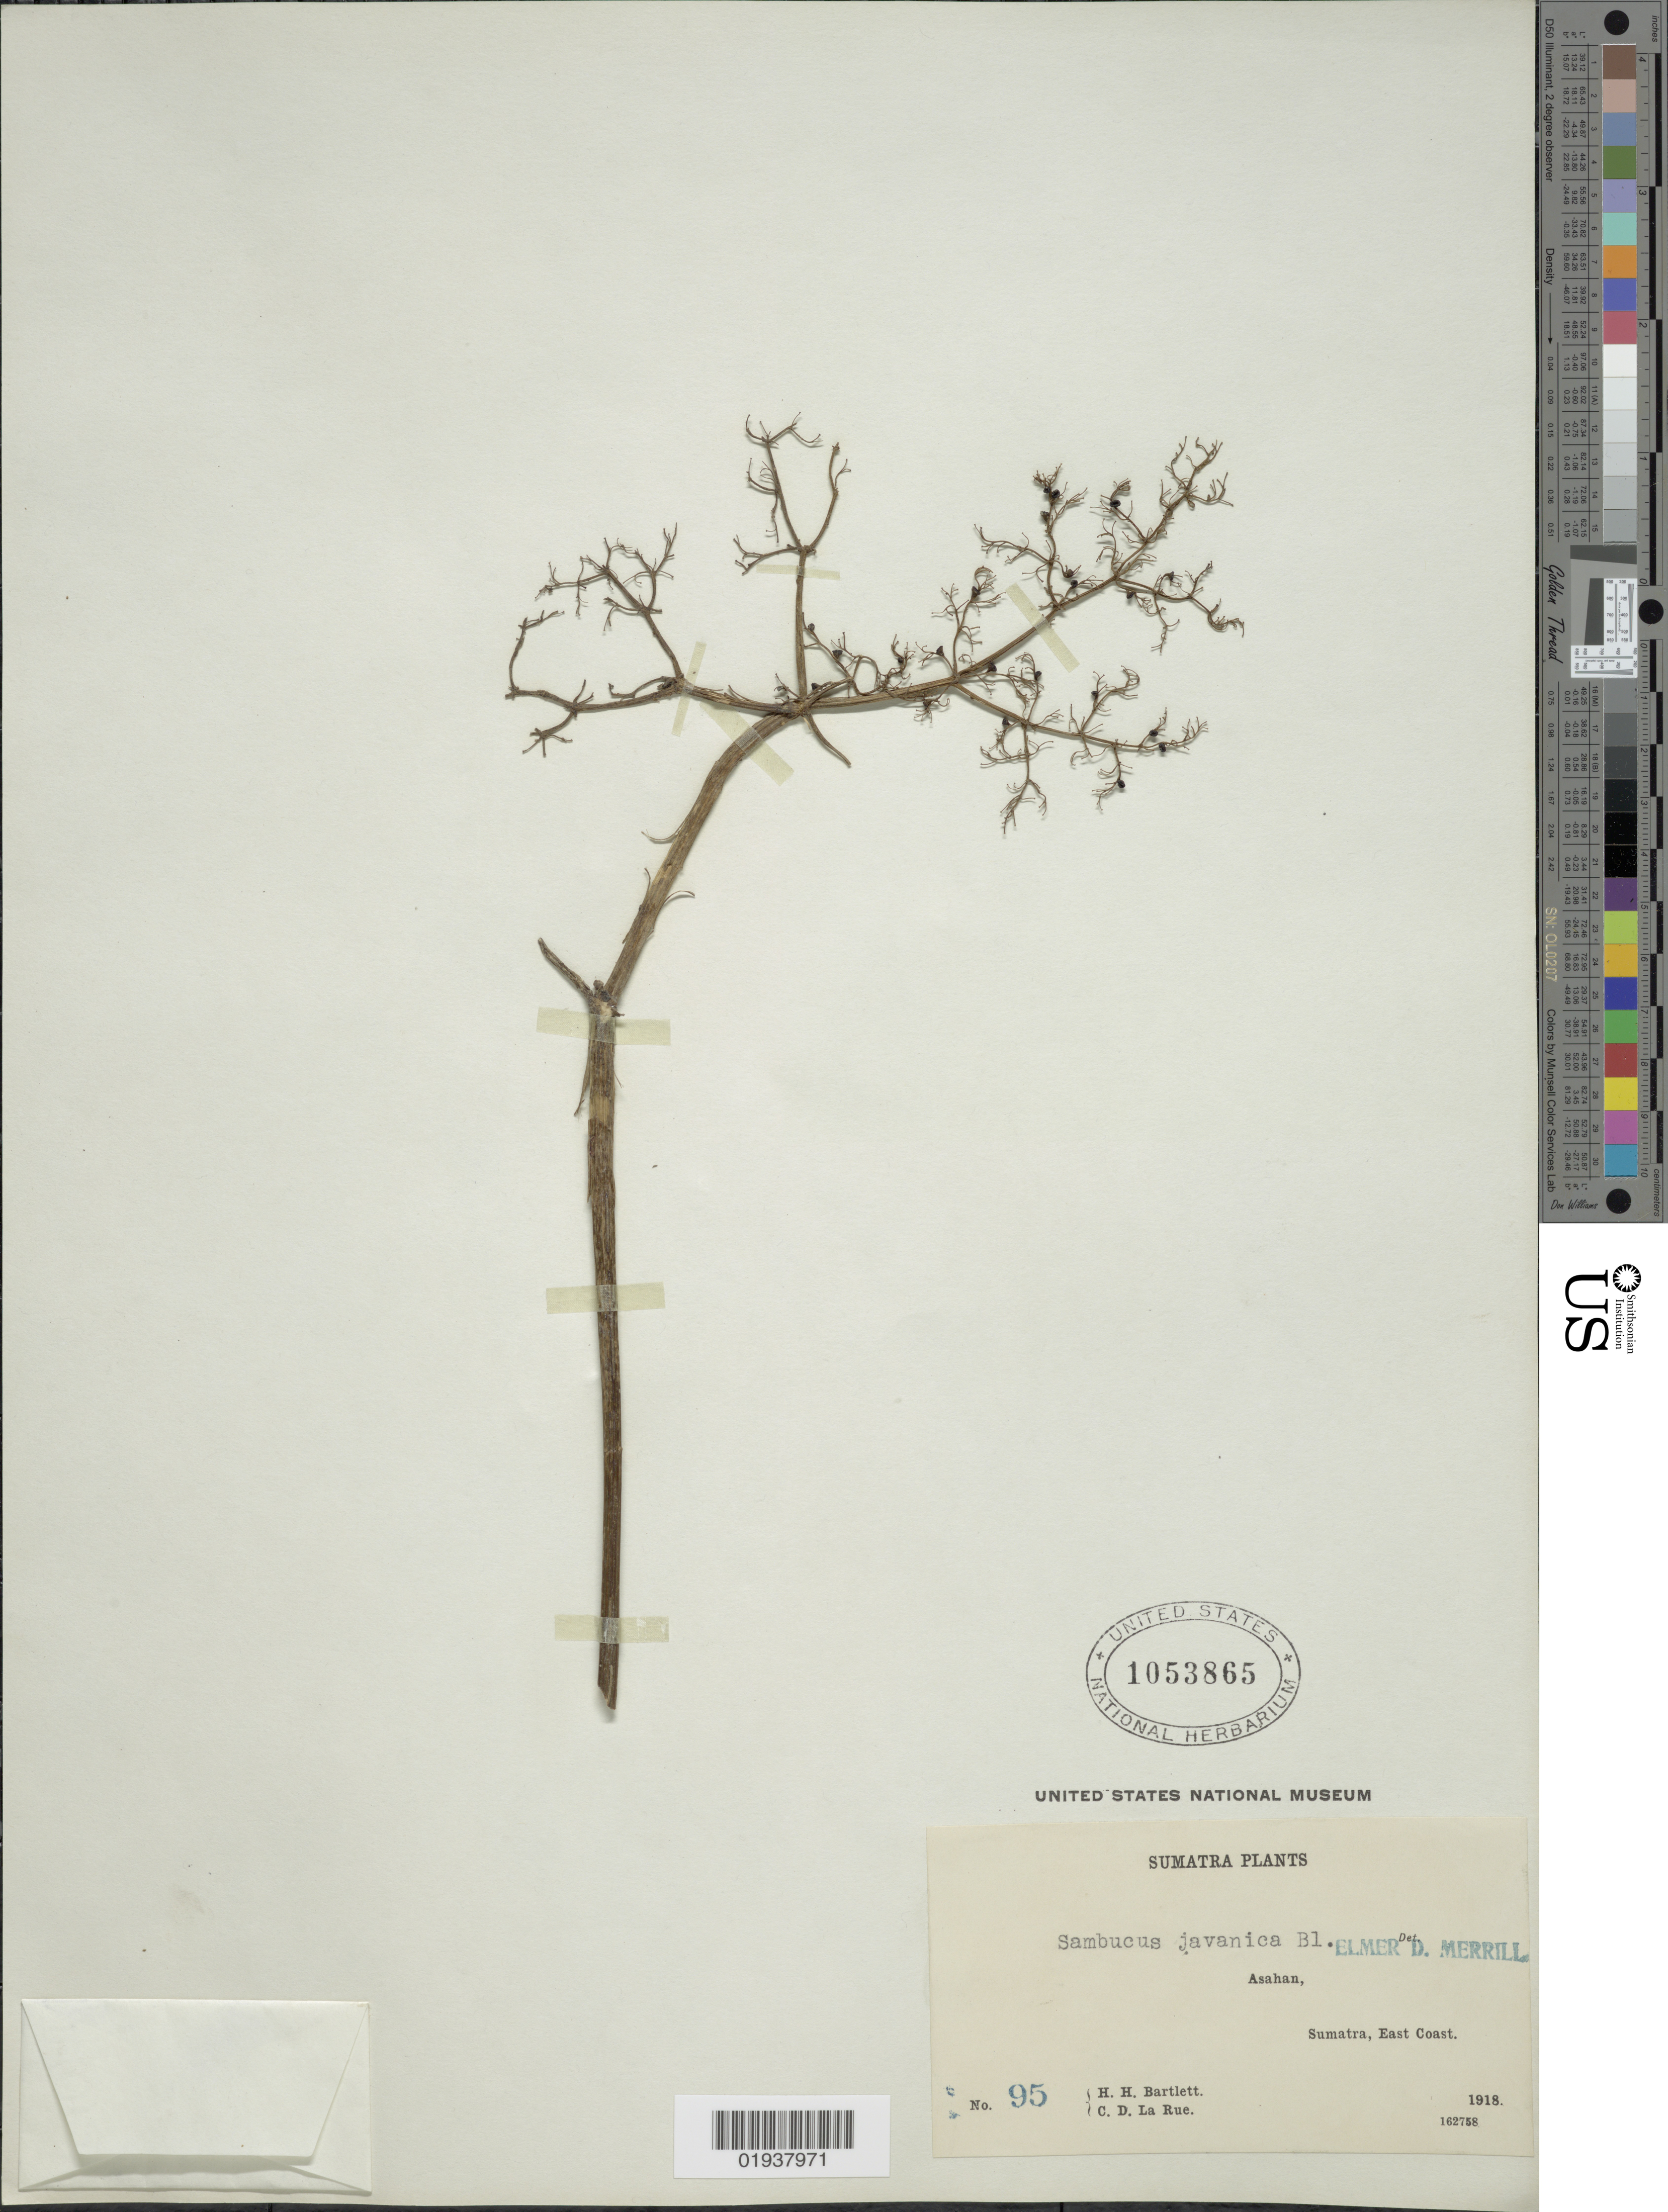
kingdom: Plantae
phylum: Tracheophyta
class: Magnoliopsida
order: Dipsacales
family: Viburnaceae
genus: Sambucus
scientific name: Sambucus javanica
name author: Blume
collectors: H. H. Bartlett & C. La Rue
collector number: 95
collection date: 1918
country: Indonesia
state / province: Sumatra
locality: Asahan, East Coast.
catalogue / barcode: US 1053865